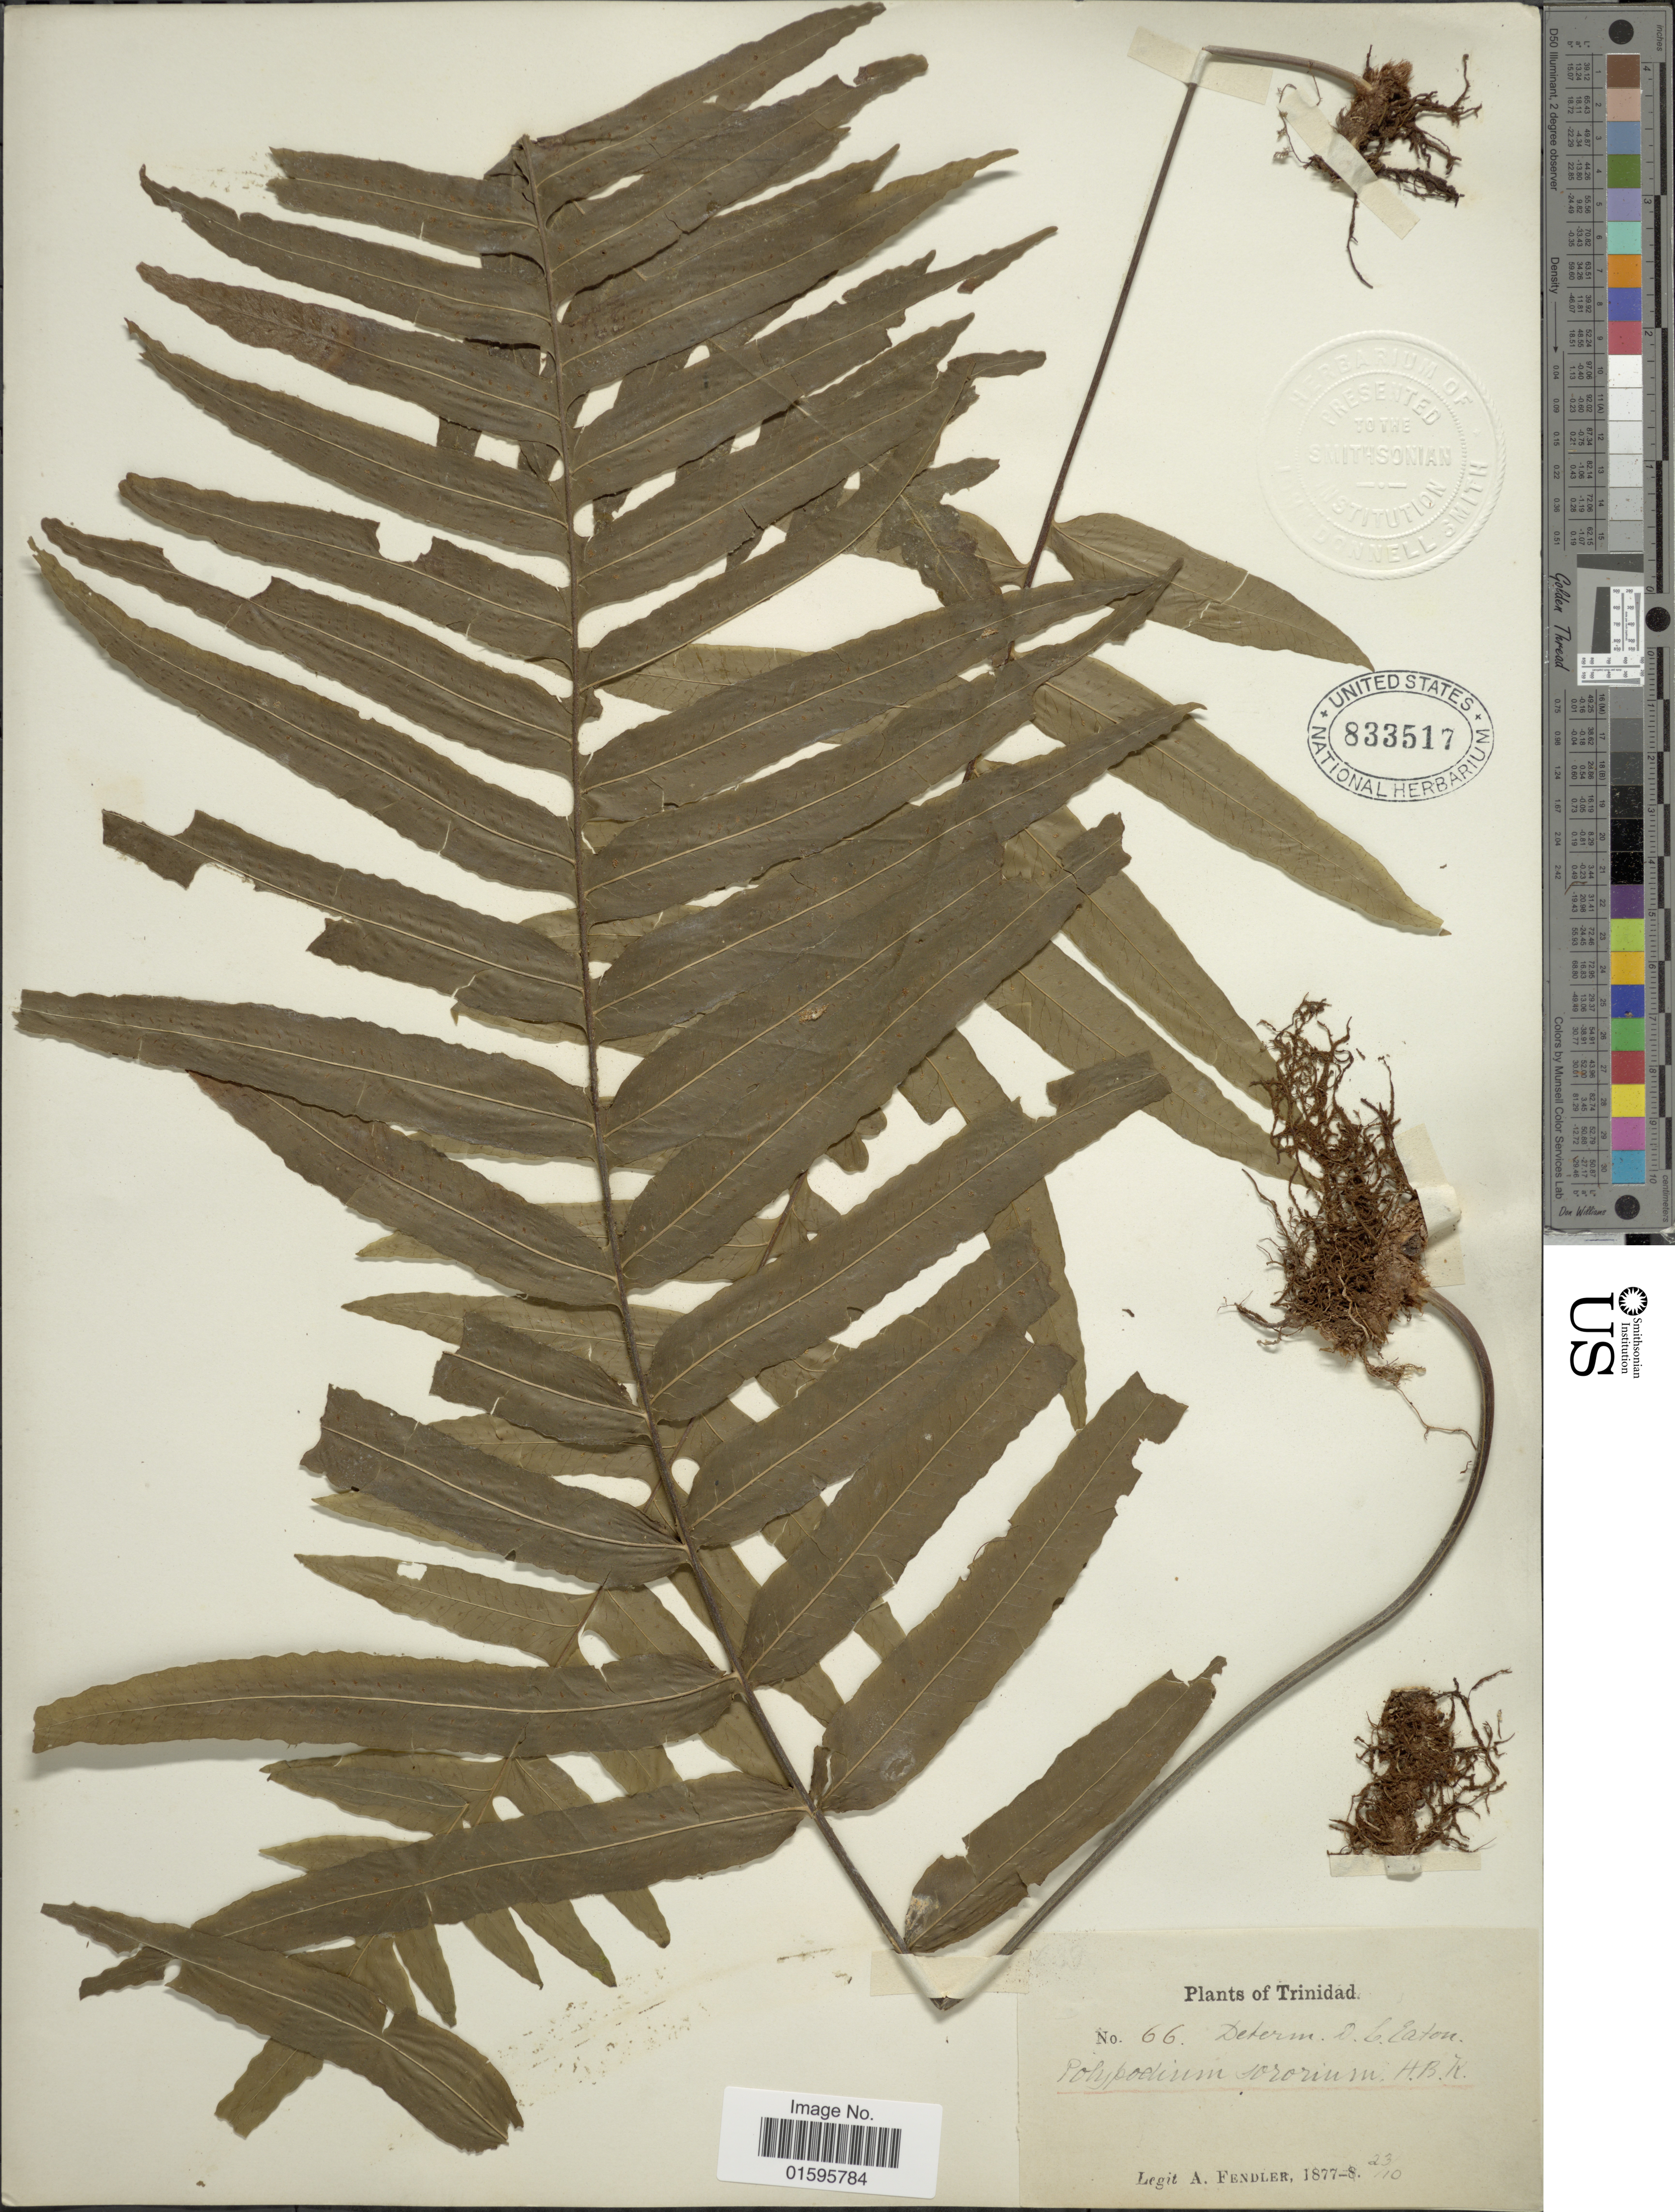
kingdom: Plantae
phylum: Tracheophyta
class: Polypodiopsida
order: Polypodiales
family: Polypodiaceae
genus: Polypodium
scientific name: Polypodium dulce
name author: Poir.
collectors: A. Fendler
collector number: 66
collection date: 1877-10-23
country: Trinidad and Tobago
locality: Trinidad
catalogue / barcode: US 833417